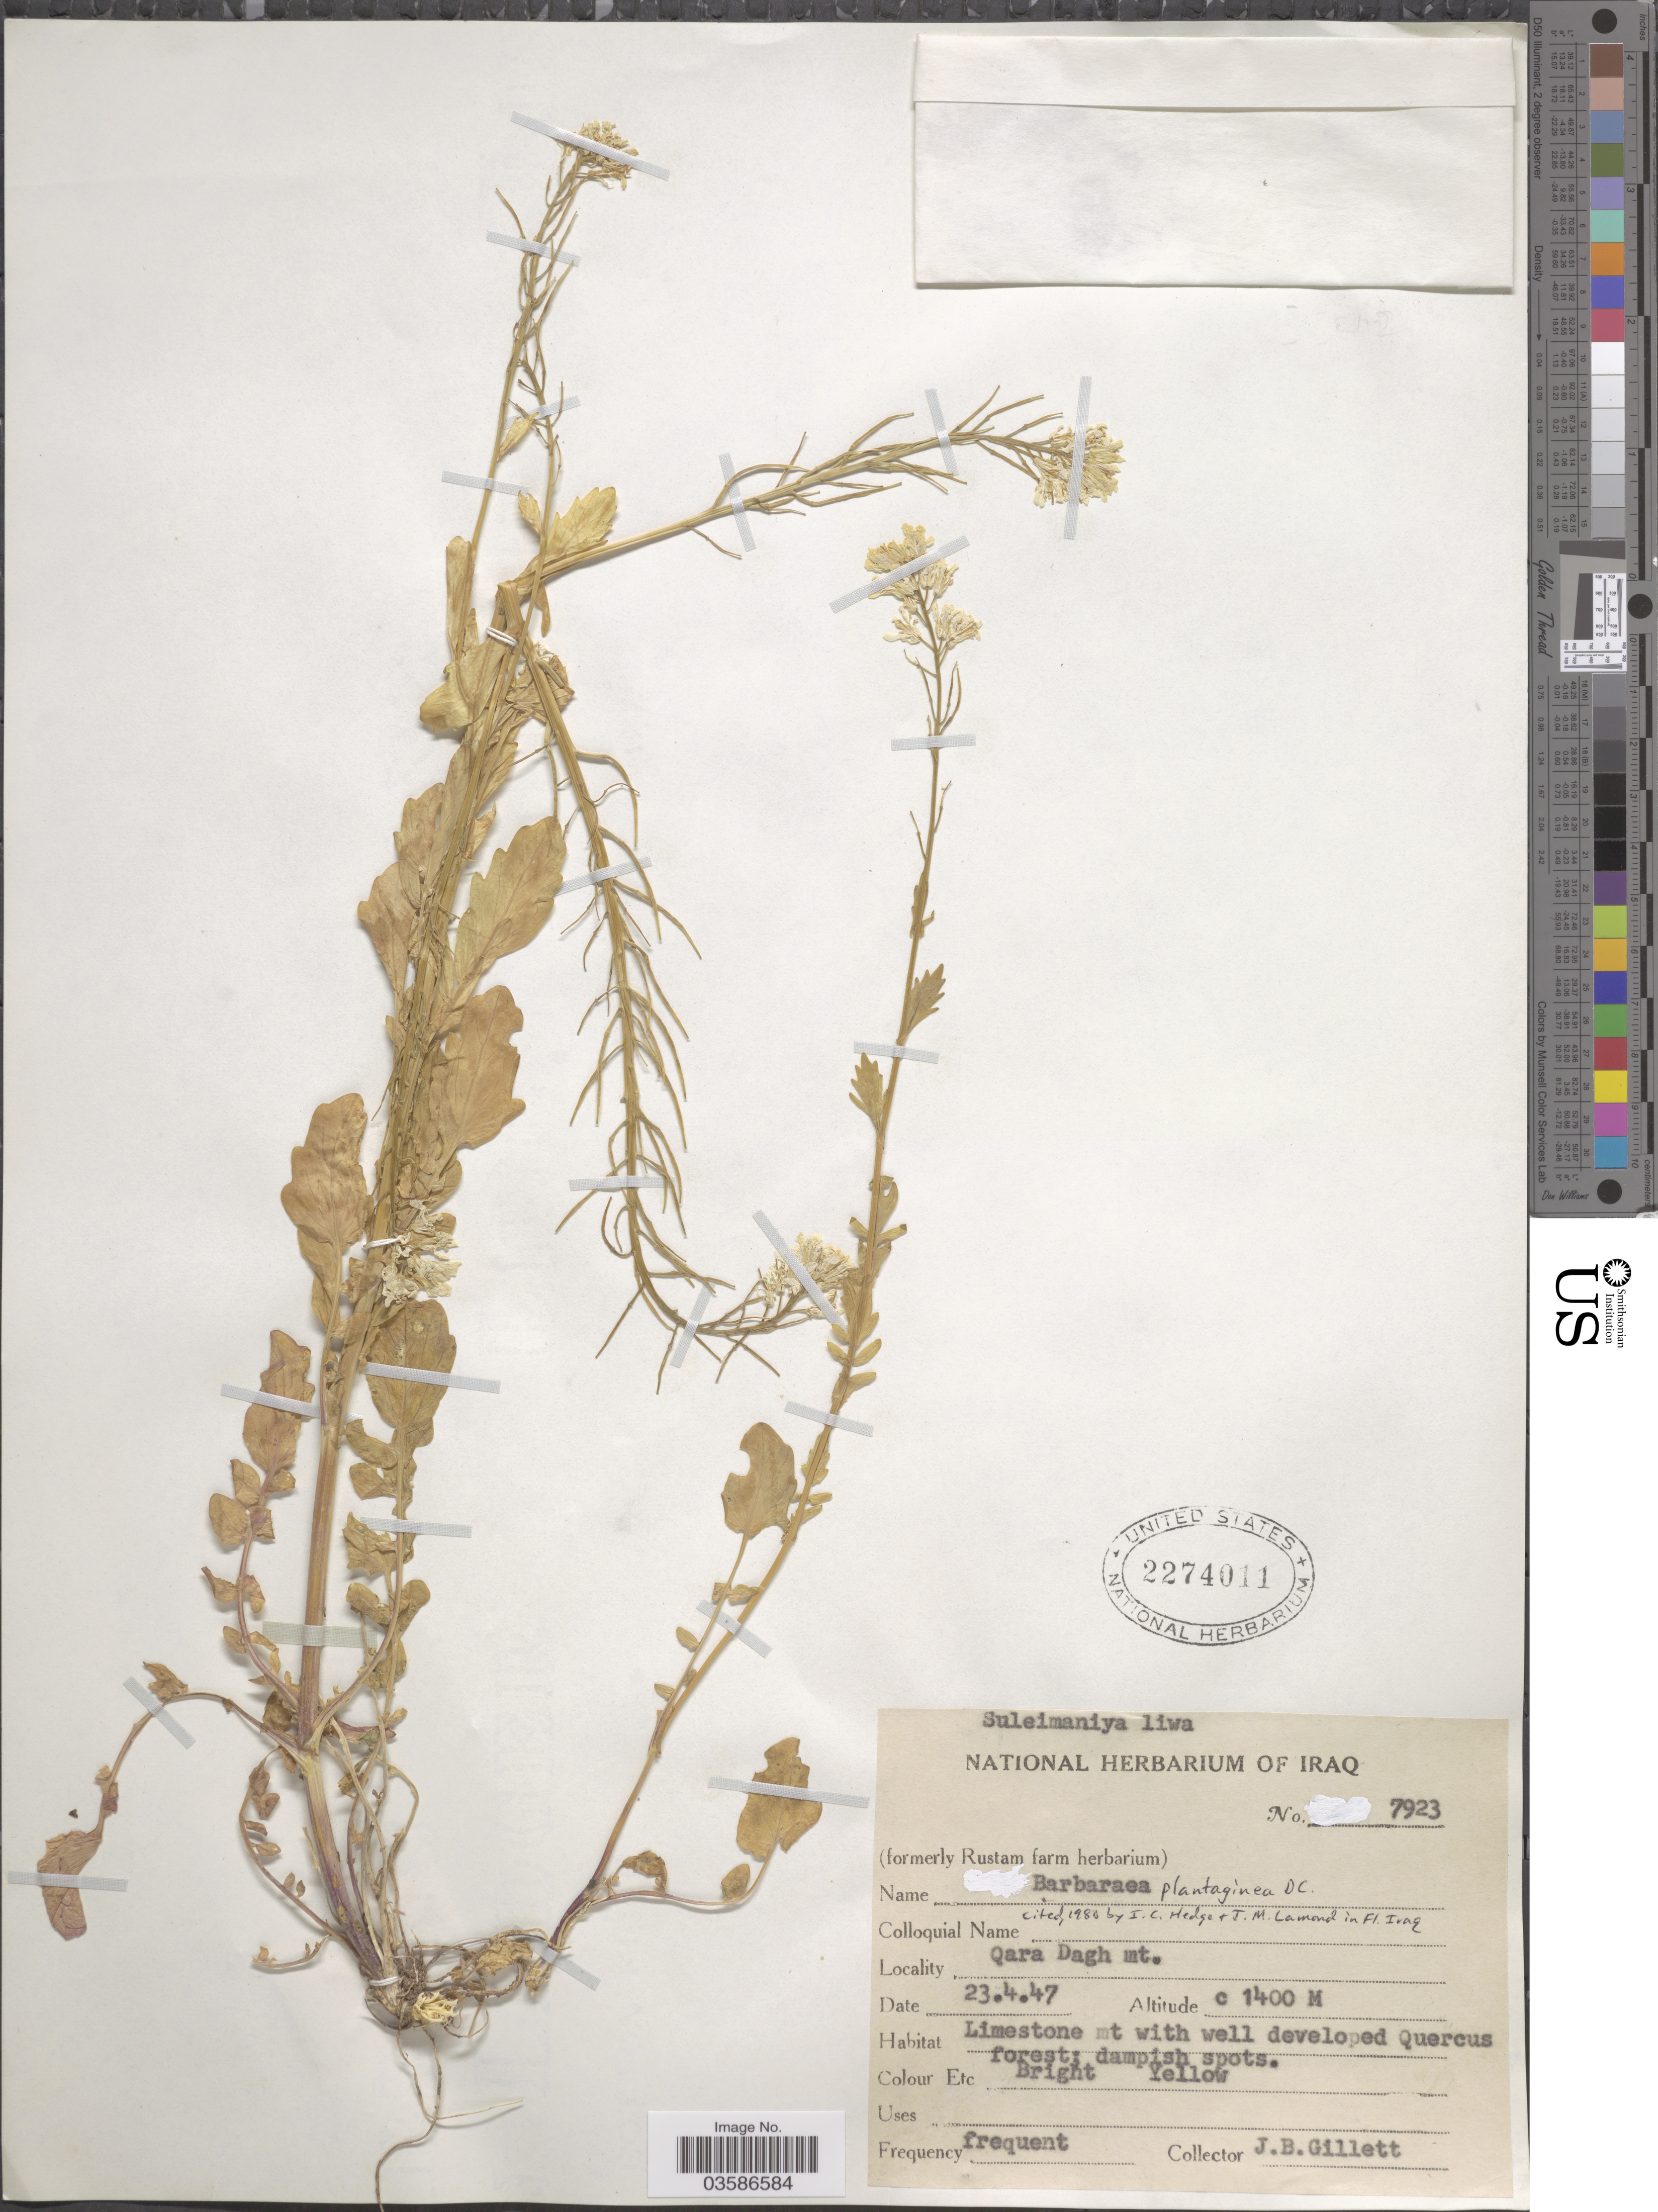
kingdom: Plantae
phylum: Tracheophyta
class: Magnoliopsida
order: Brassicales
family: Brassicaceae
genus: Barbarea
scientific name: Barbarea plantaginea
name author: DC.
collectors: J. B. Gillett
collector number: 7923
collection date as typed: Transcribed d/m/y: 23/4/47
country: Iraq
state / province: As Sulaymānīyah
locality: Suleimaniya liwa. Qara Dagh mt.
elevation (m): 1400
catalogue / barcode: US 2274011